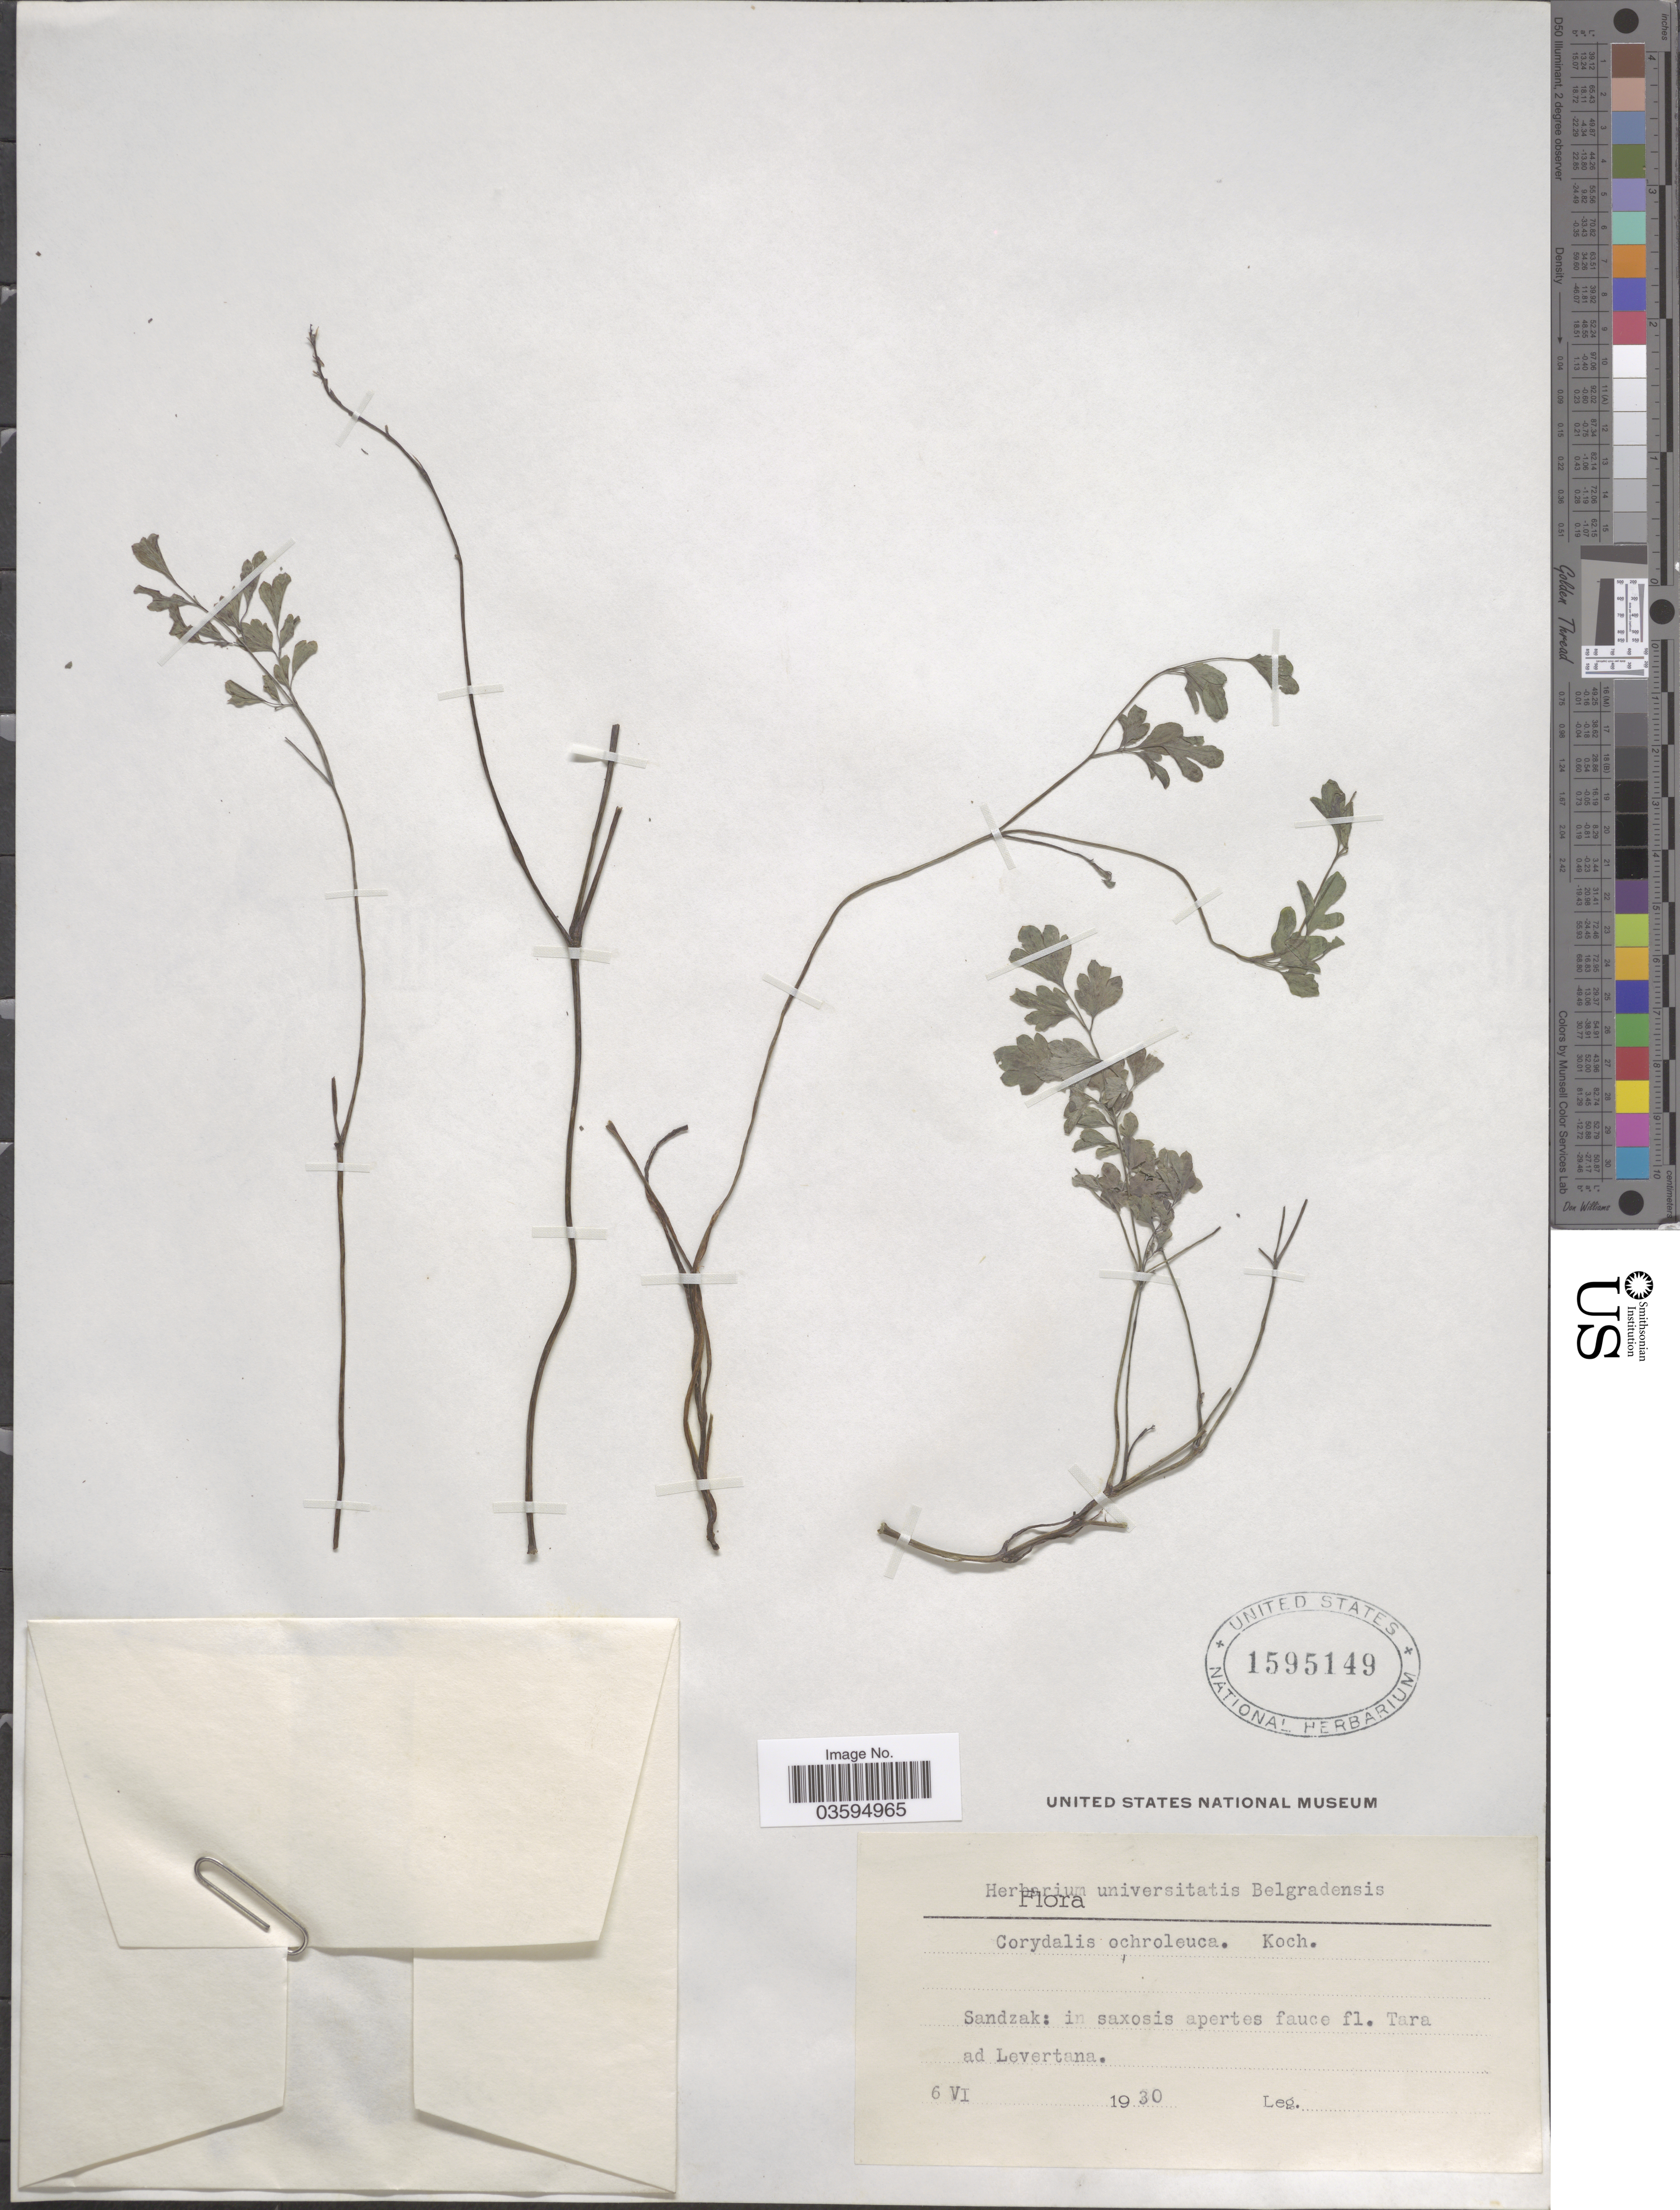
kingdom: Plantae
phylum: Tracheophyta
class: Magnoliopsida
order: Ranunculales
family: Papaveraceae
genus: Corydalis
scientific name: Corydalis ochroleuca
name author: W.D.J. Koch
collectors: ex herb. Universitatis Belgradensis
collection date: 1930-06-06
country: Serbia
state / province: Belgrade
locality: Sandzak: in saxosis apertes fauce fl. Tara ad Levertana.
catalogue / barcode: US 1595149